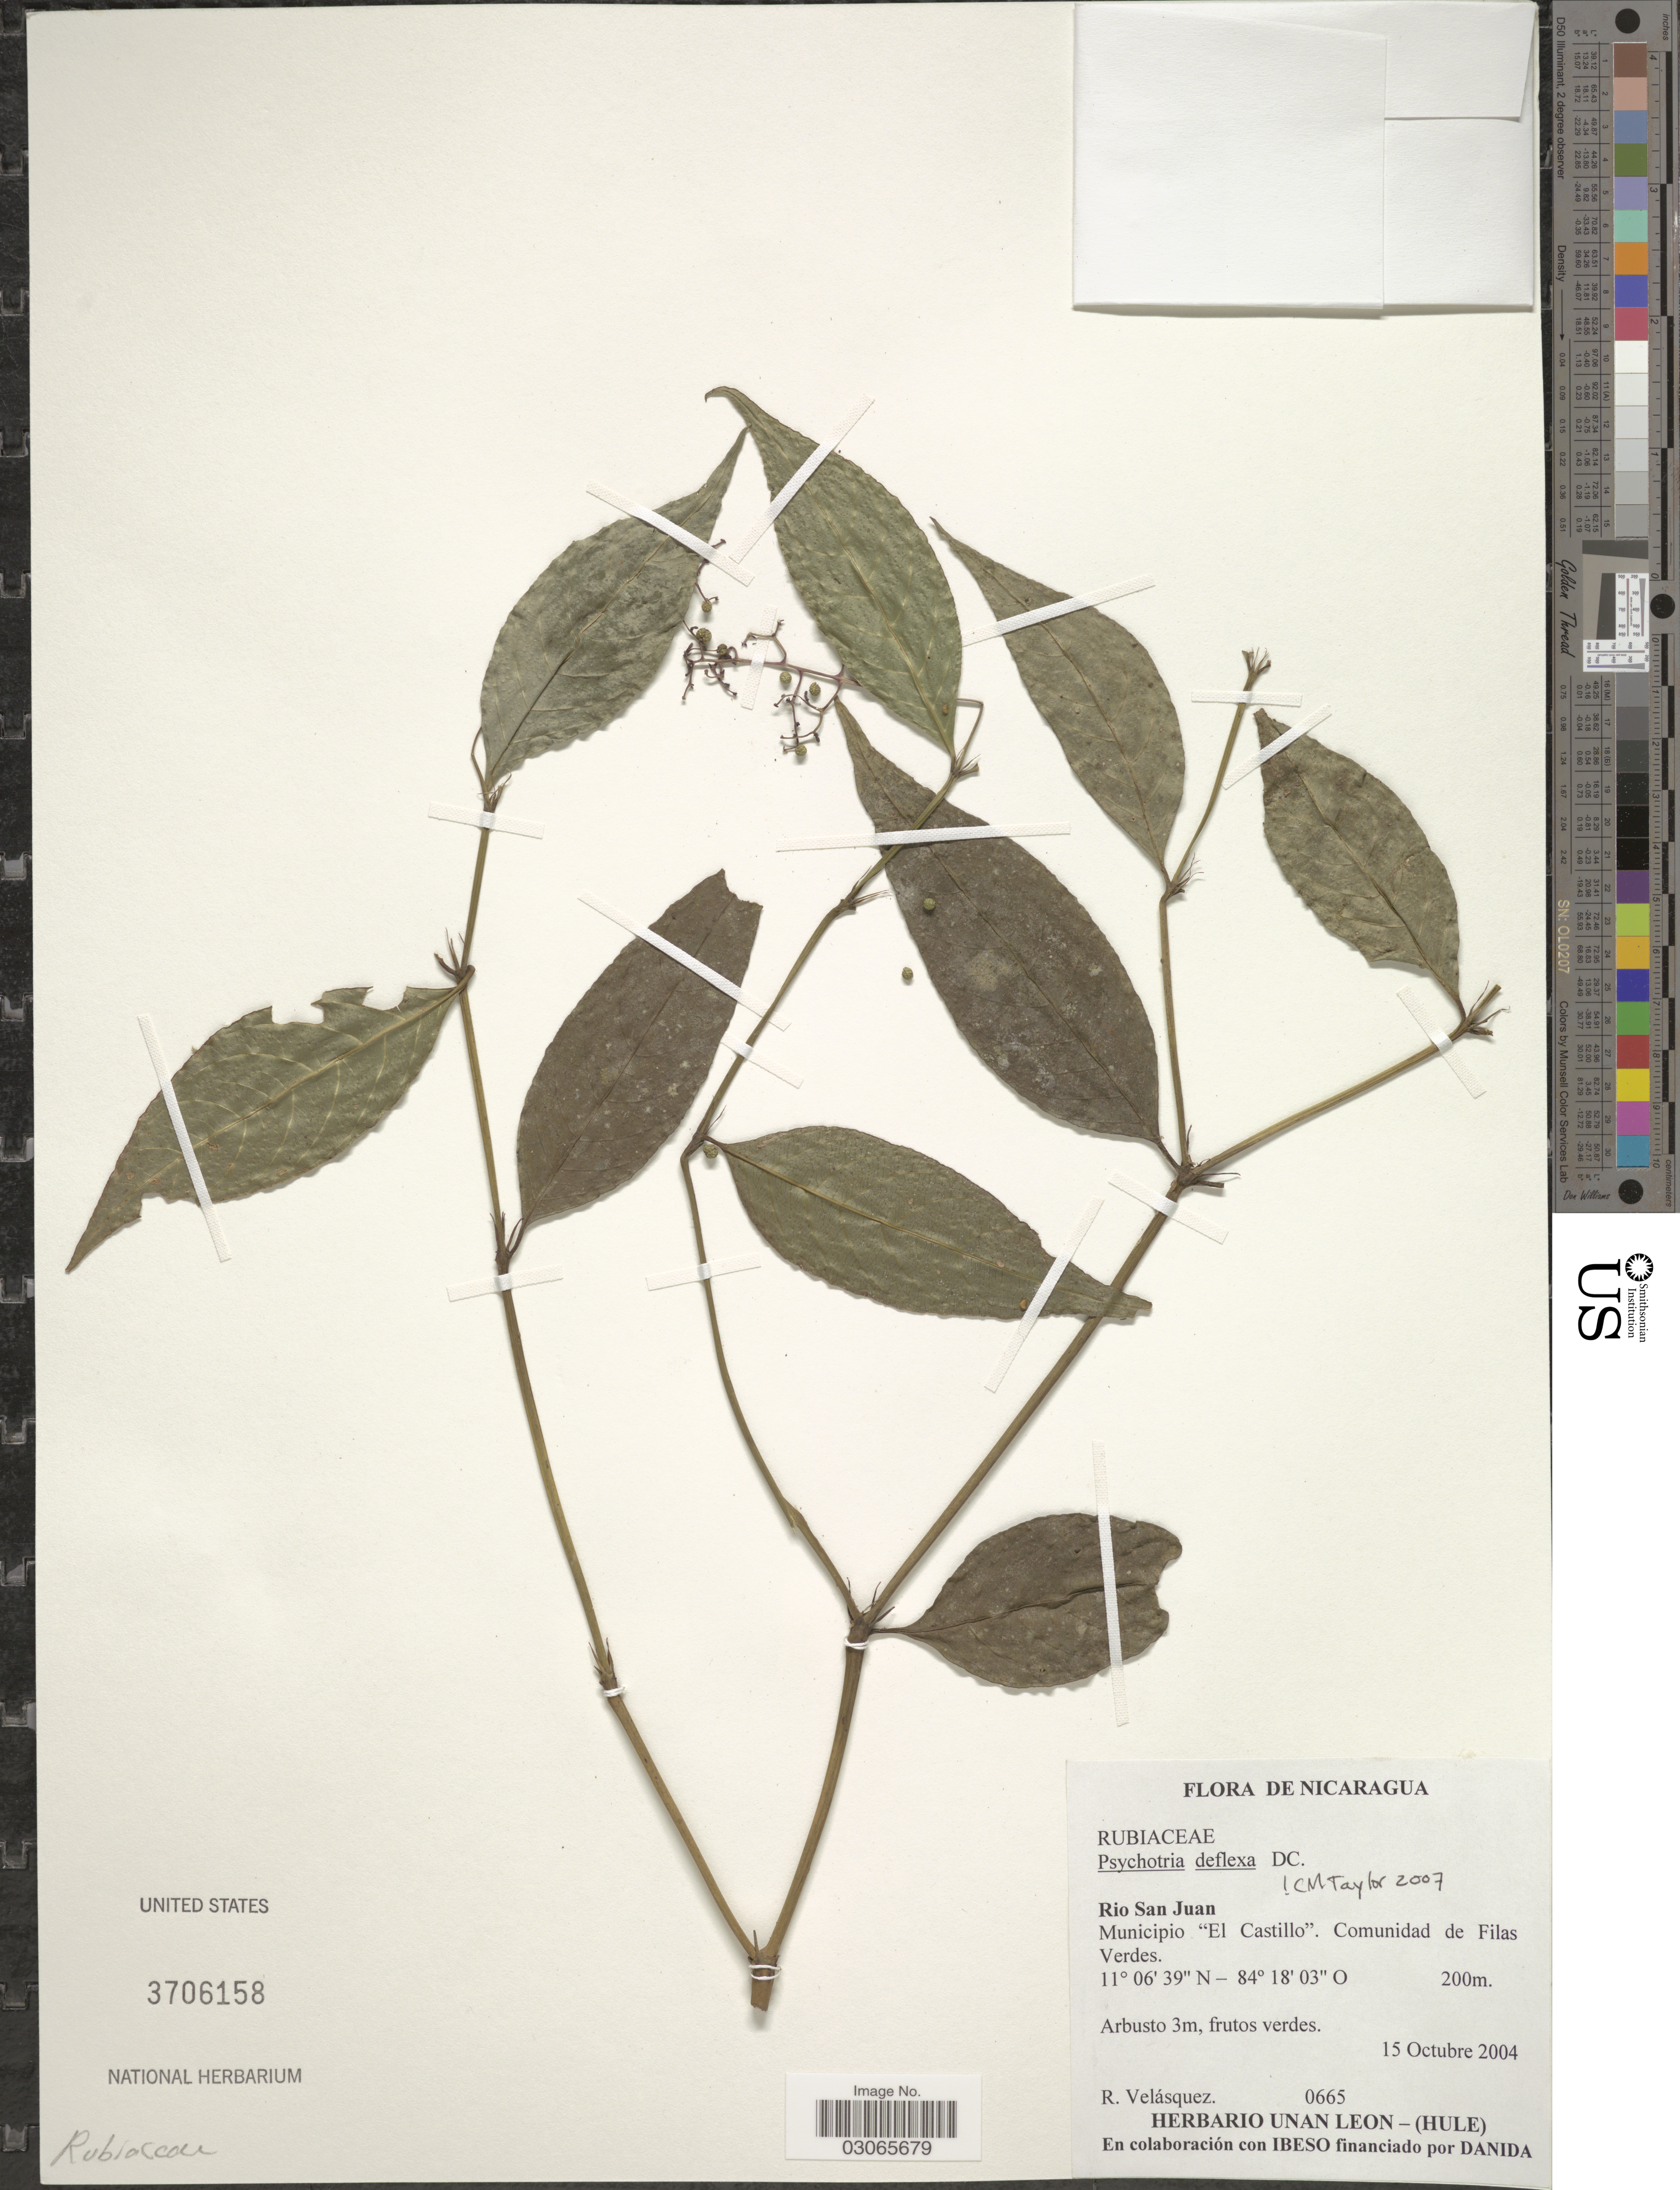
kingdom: Plantae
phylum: Tracheophyta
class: Magnoliopsida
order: Gentianales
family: Rubiaceae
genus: Psychotria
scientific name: Psychotria deflexa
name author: DC.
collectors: R. Velásquez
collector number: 0665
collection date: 2004-10-15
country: Nicaragua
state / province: Rio San Juan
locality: Municipio "El Castillo". Comunidad de Filas Verdes.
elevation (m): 200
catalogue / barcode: US 3706158